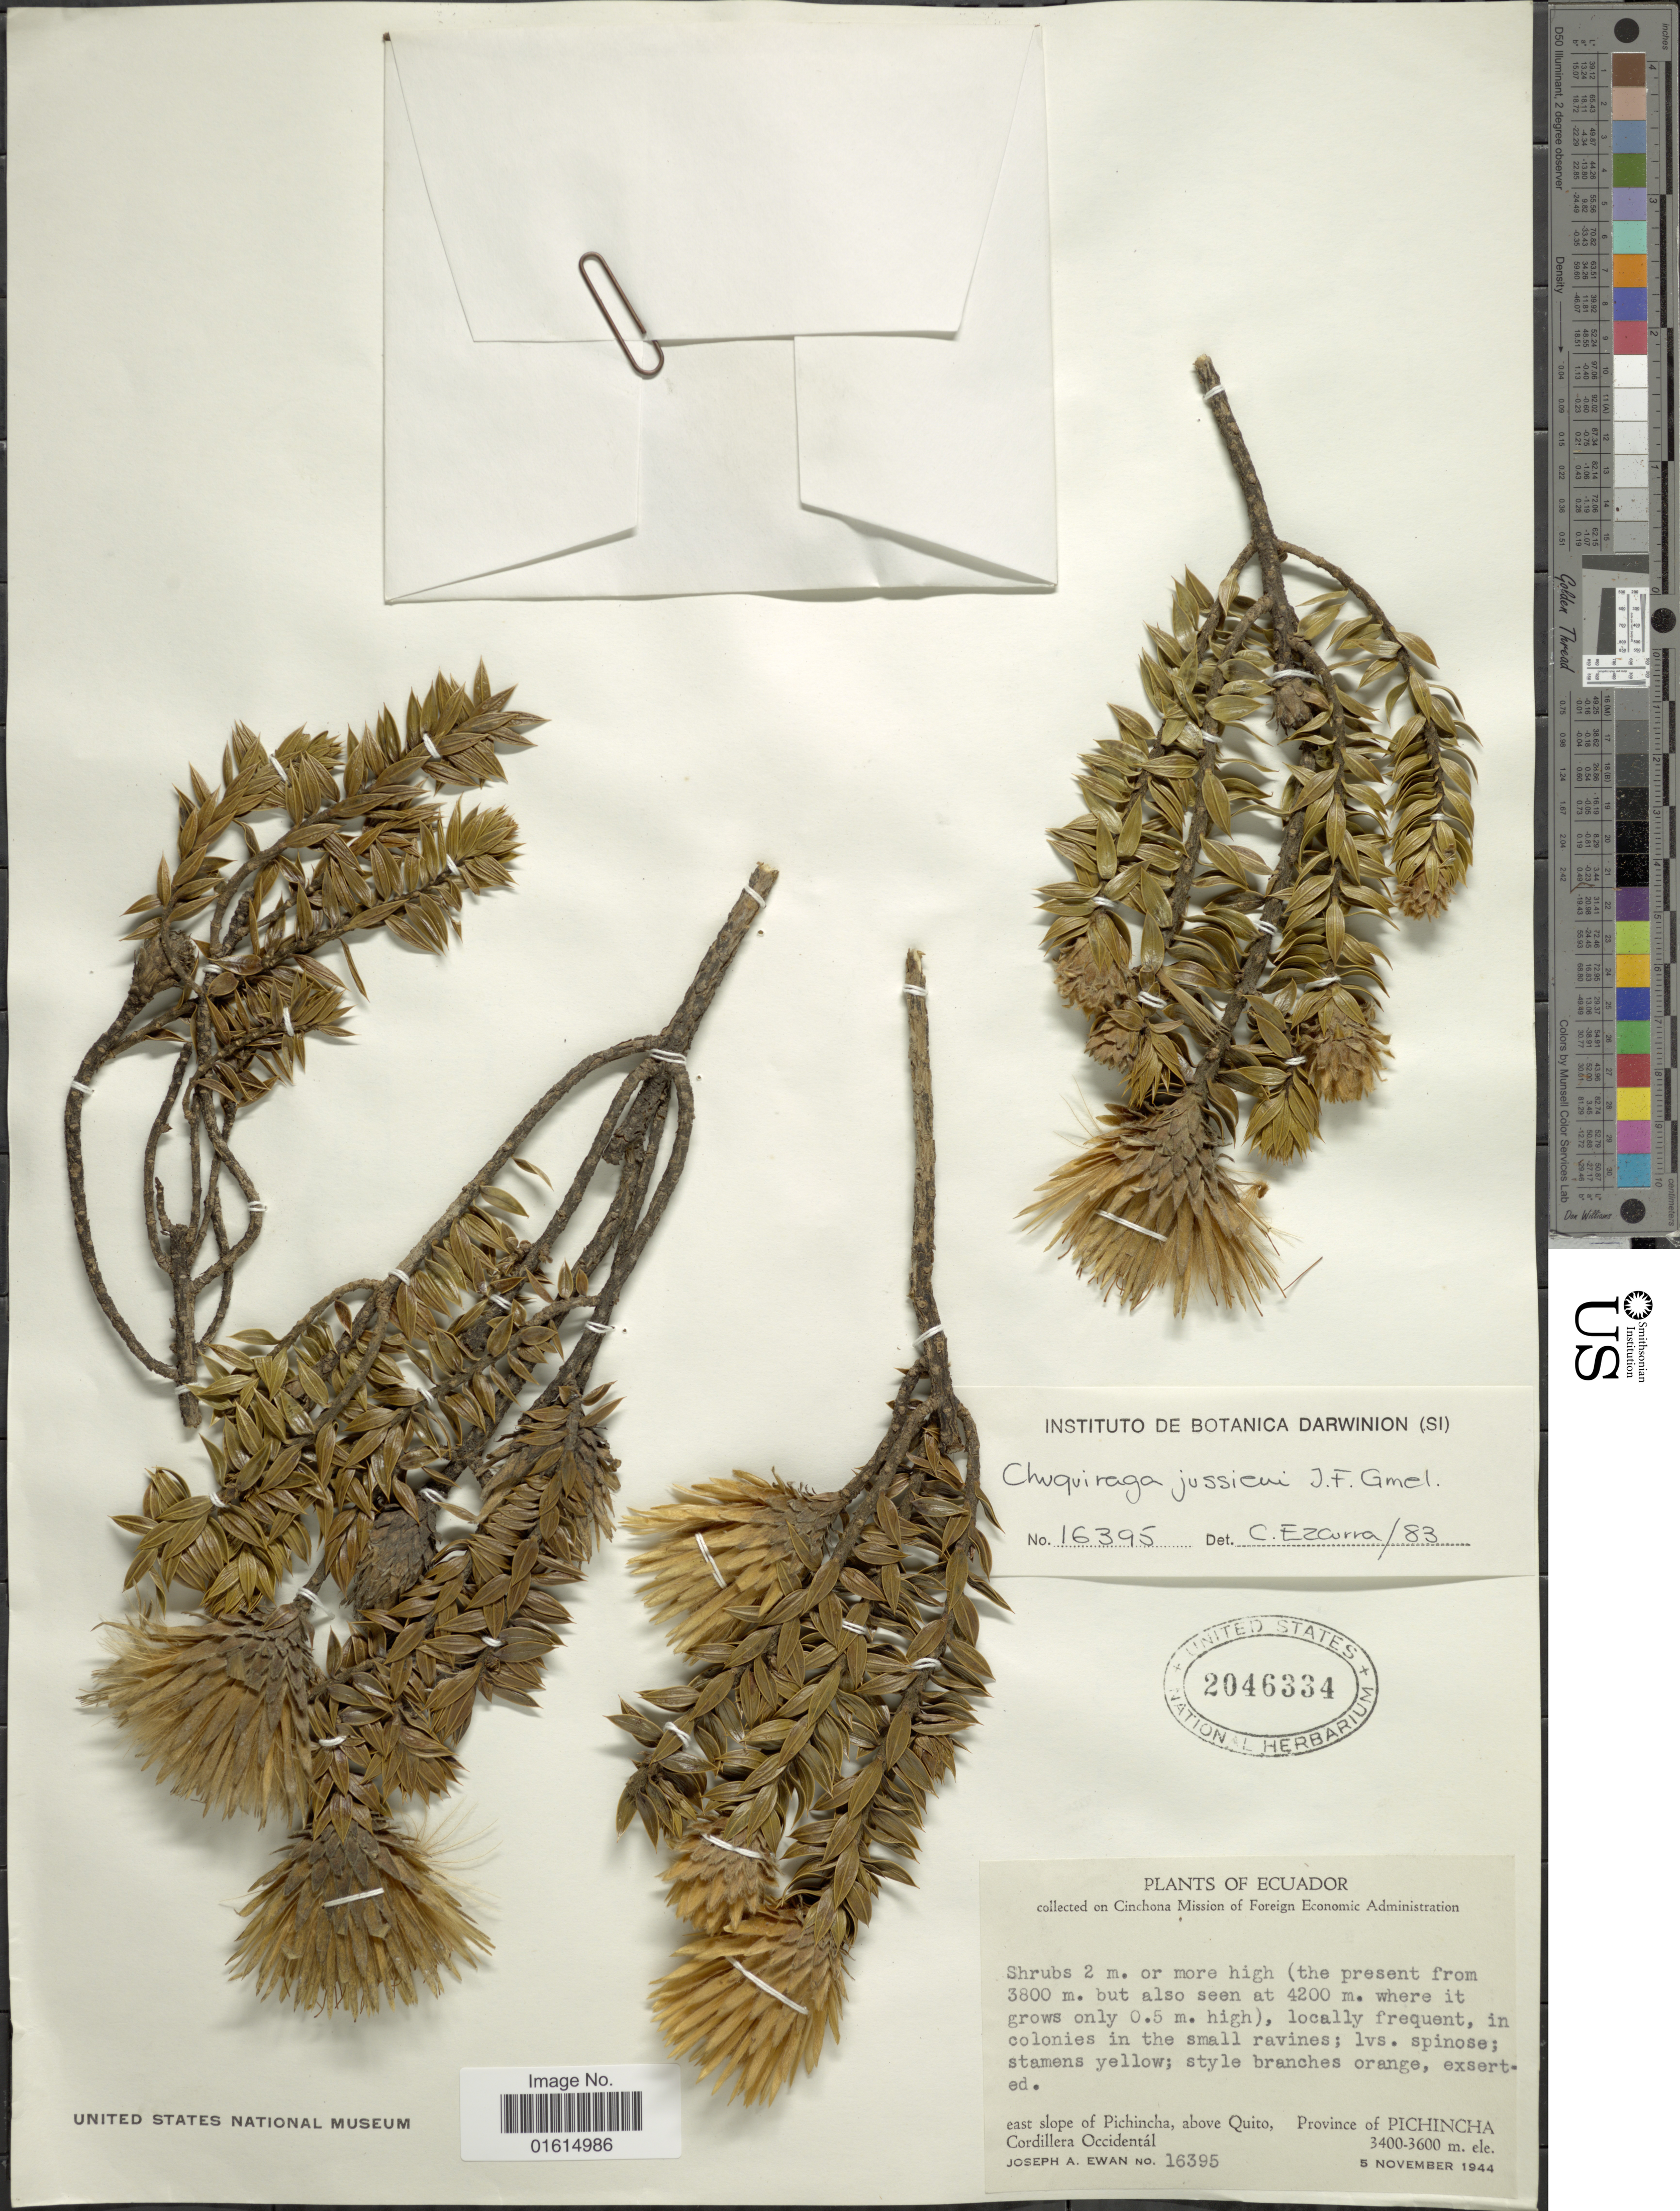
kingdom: Plantae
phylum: Tracheophyta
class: Magnoliopsida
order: Asterales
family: Asteraceae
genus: Chuquiraga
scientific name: Chuquiraga jussieui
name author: J.F. Gmel.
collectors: J. A. Ewan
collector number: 16395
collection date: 1944-11-05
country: Ecuador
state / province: Pichincha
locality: East slope of Pichincha, above Quito, Province of Pichincha, Cordillera Occidental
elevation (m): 3400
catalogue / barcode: US 2046334